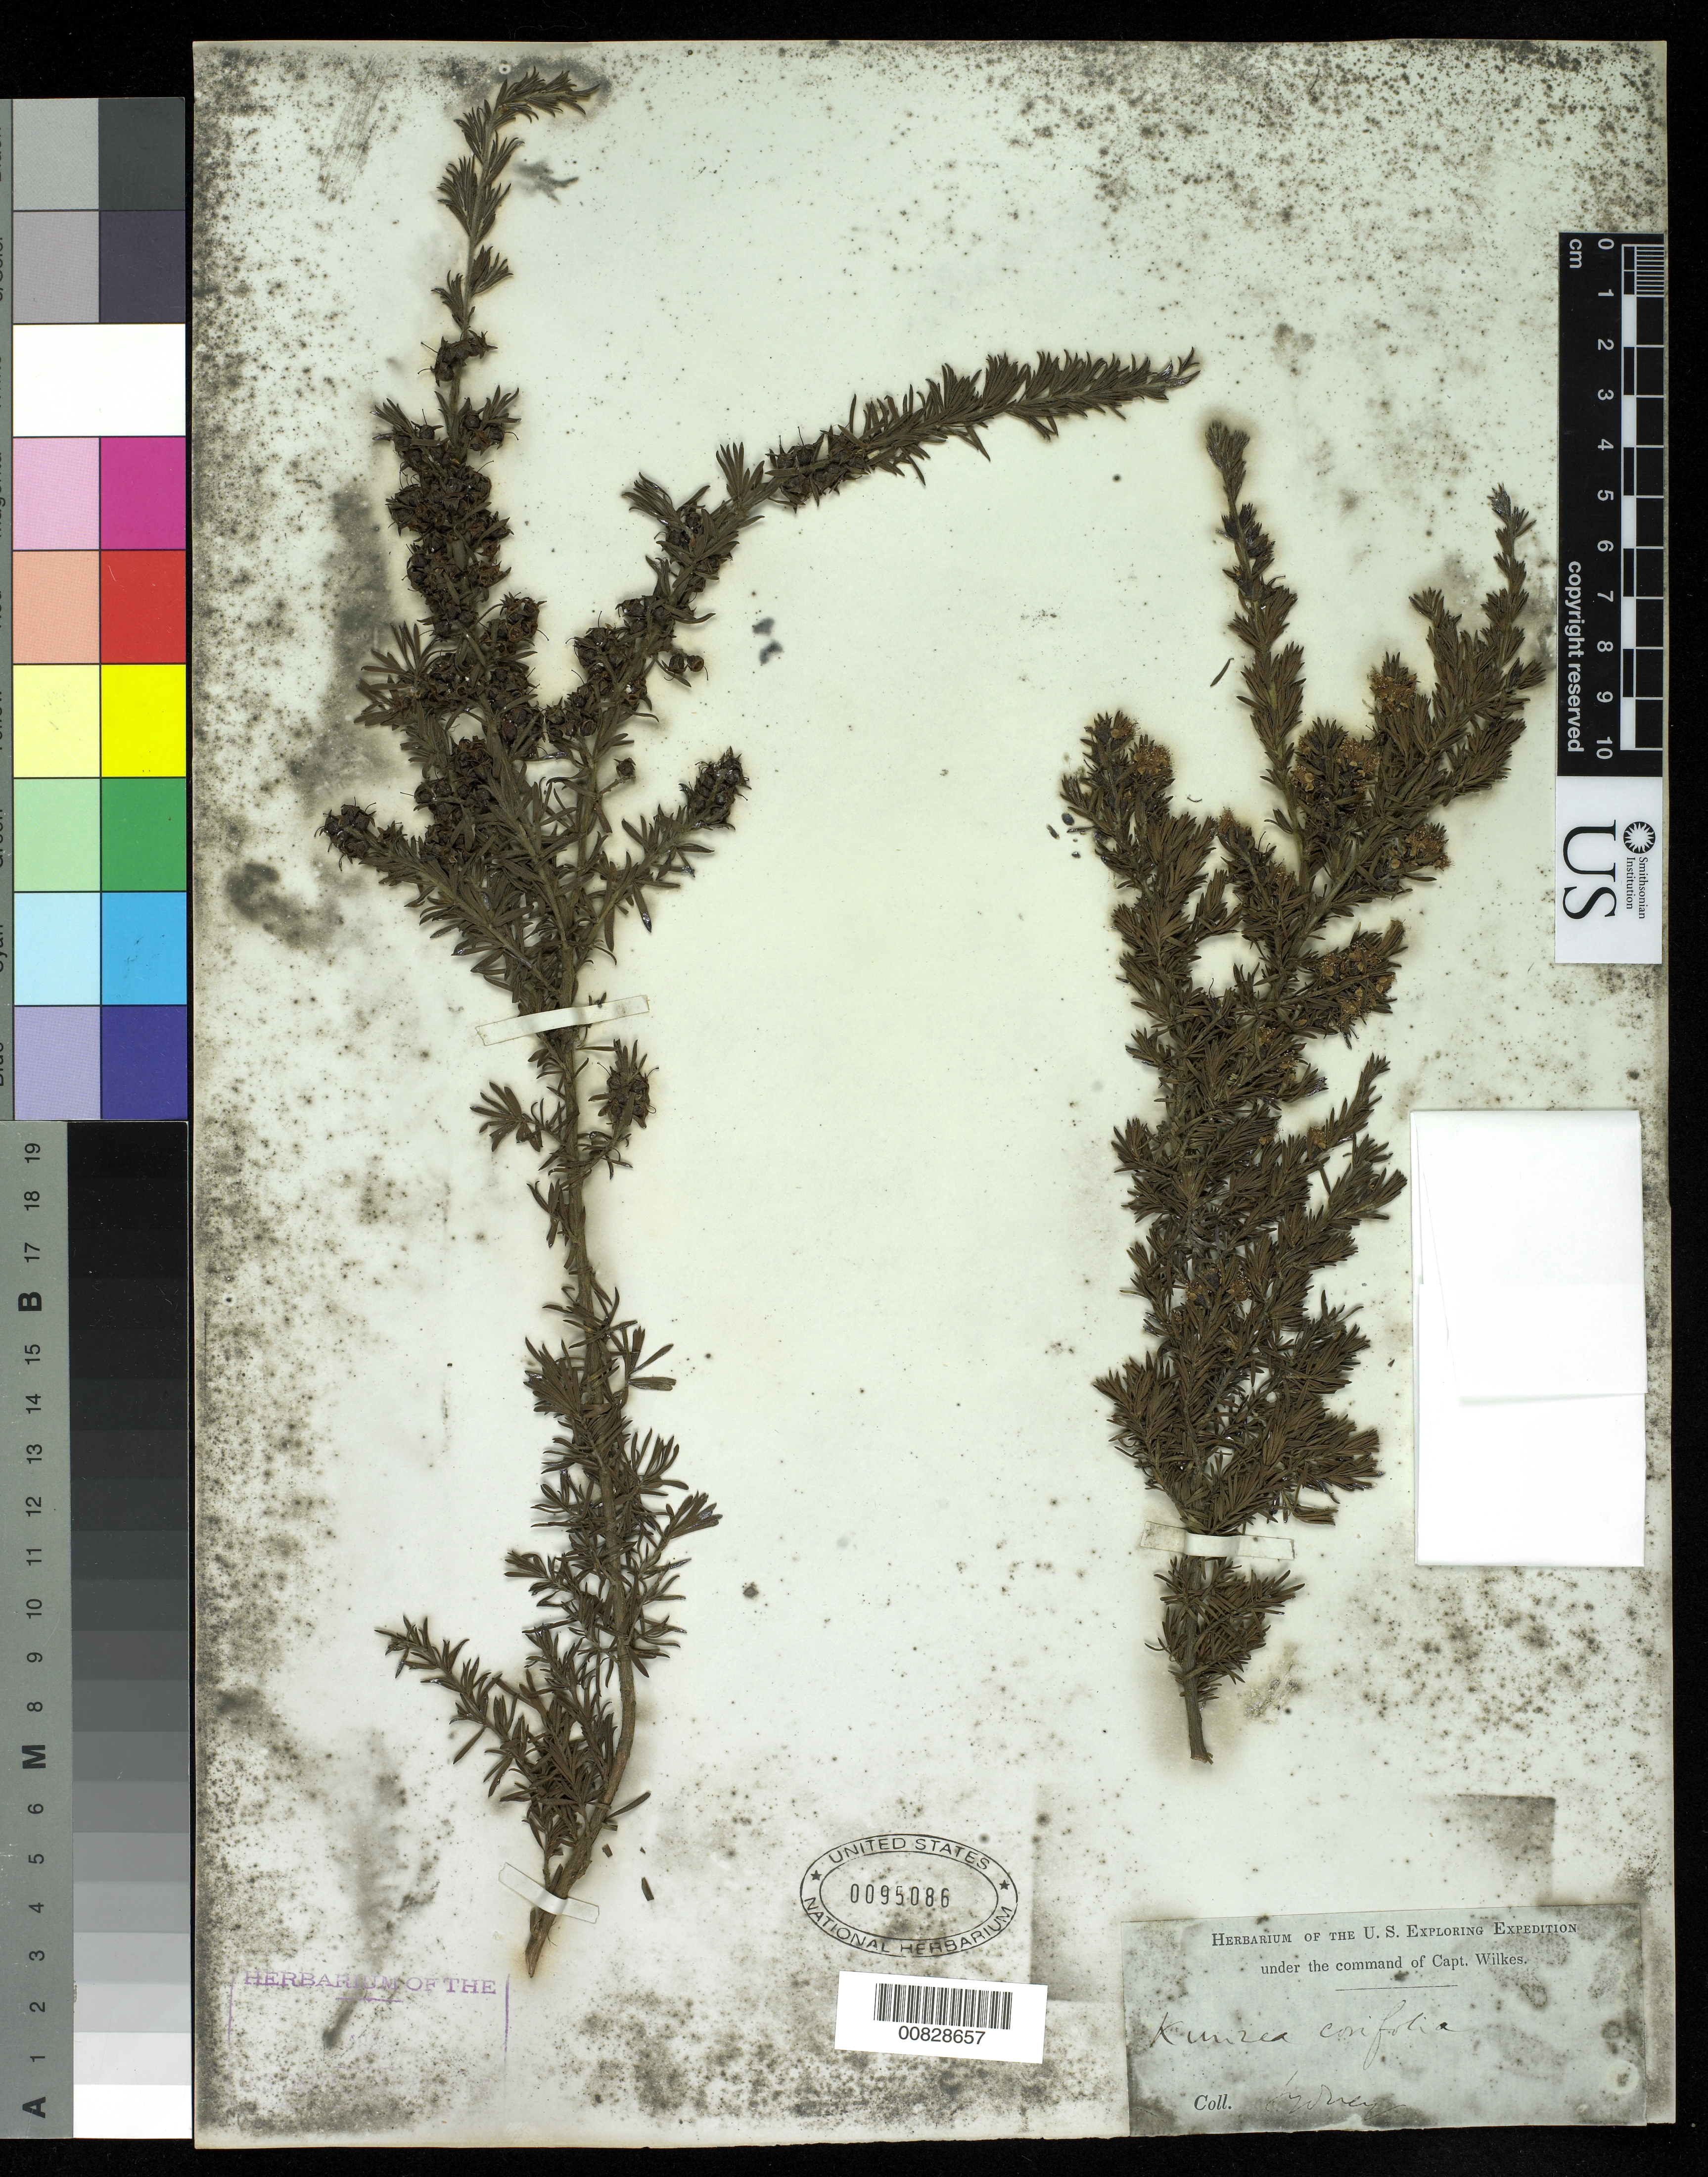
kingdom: Plantae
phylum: Tracheophyta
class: Magnoliopsida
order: Myrtales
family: Myrtaceae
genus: Kunzea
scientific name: Kunzea corifolia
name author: (Vent.) Schauer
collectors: Wilkes Explor. Exped.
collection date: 1838/1842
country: Australia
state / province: New South Wales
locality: Sydney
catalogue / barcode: US 95086